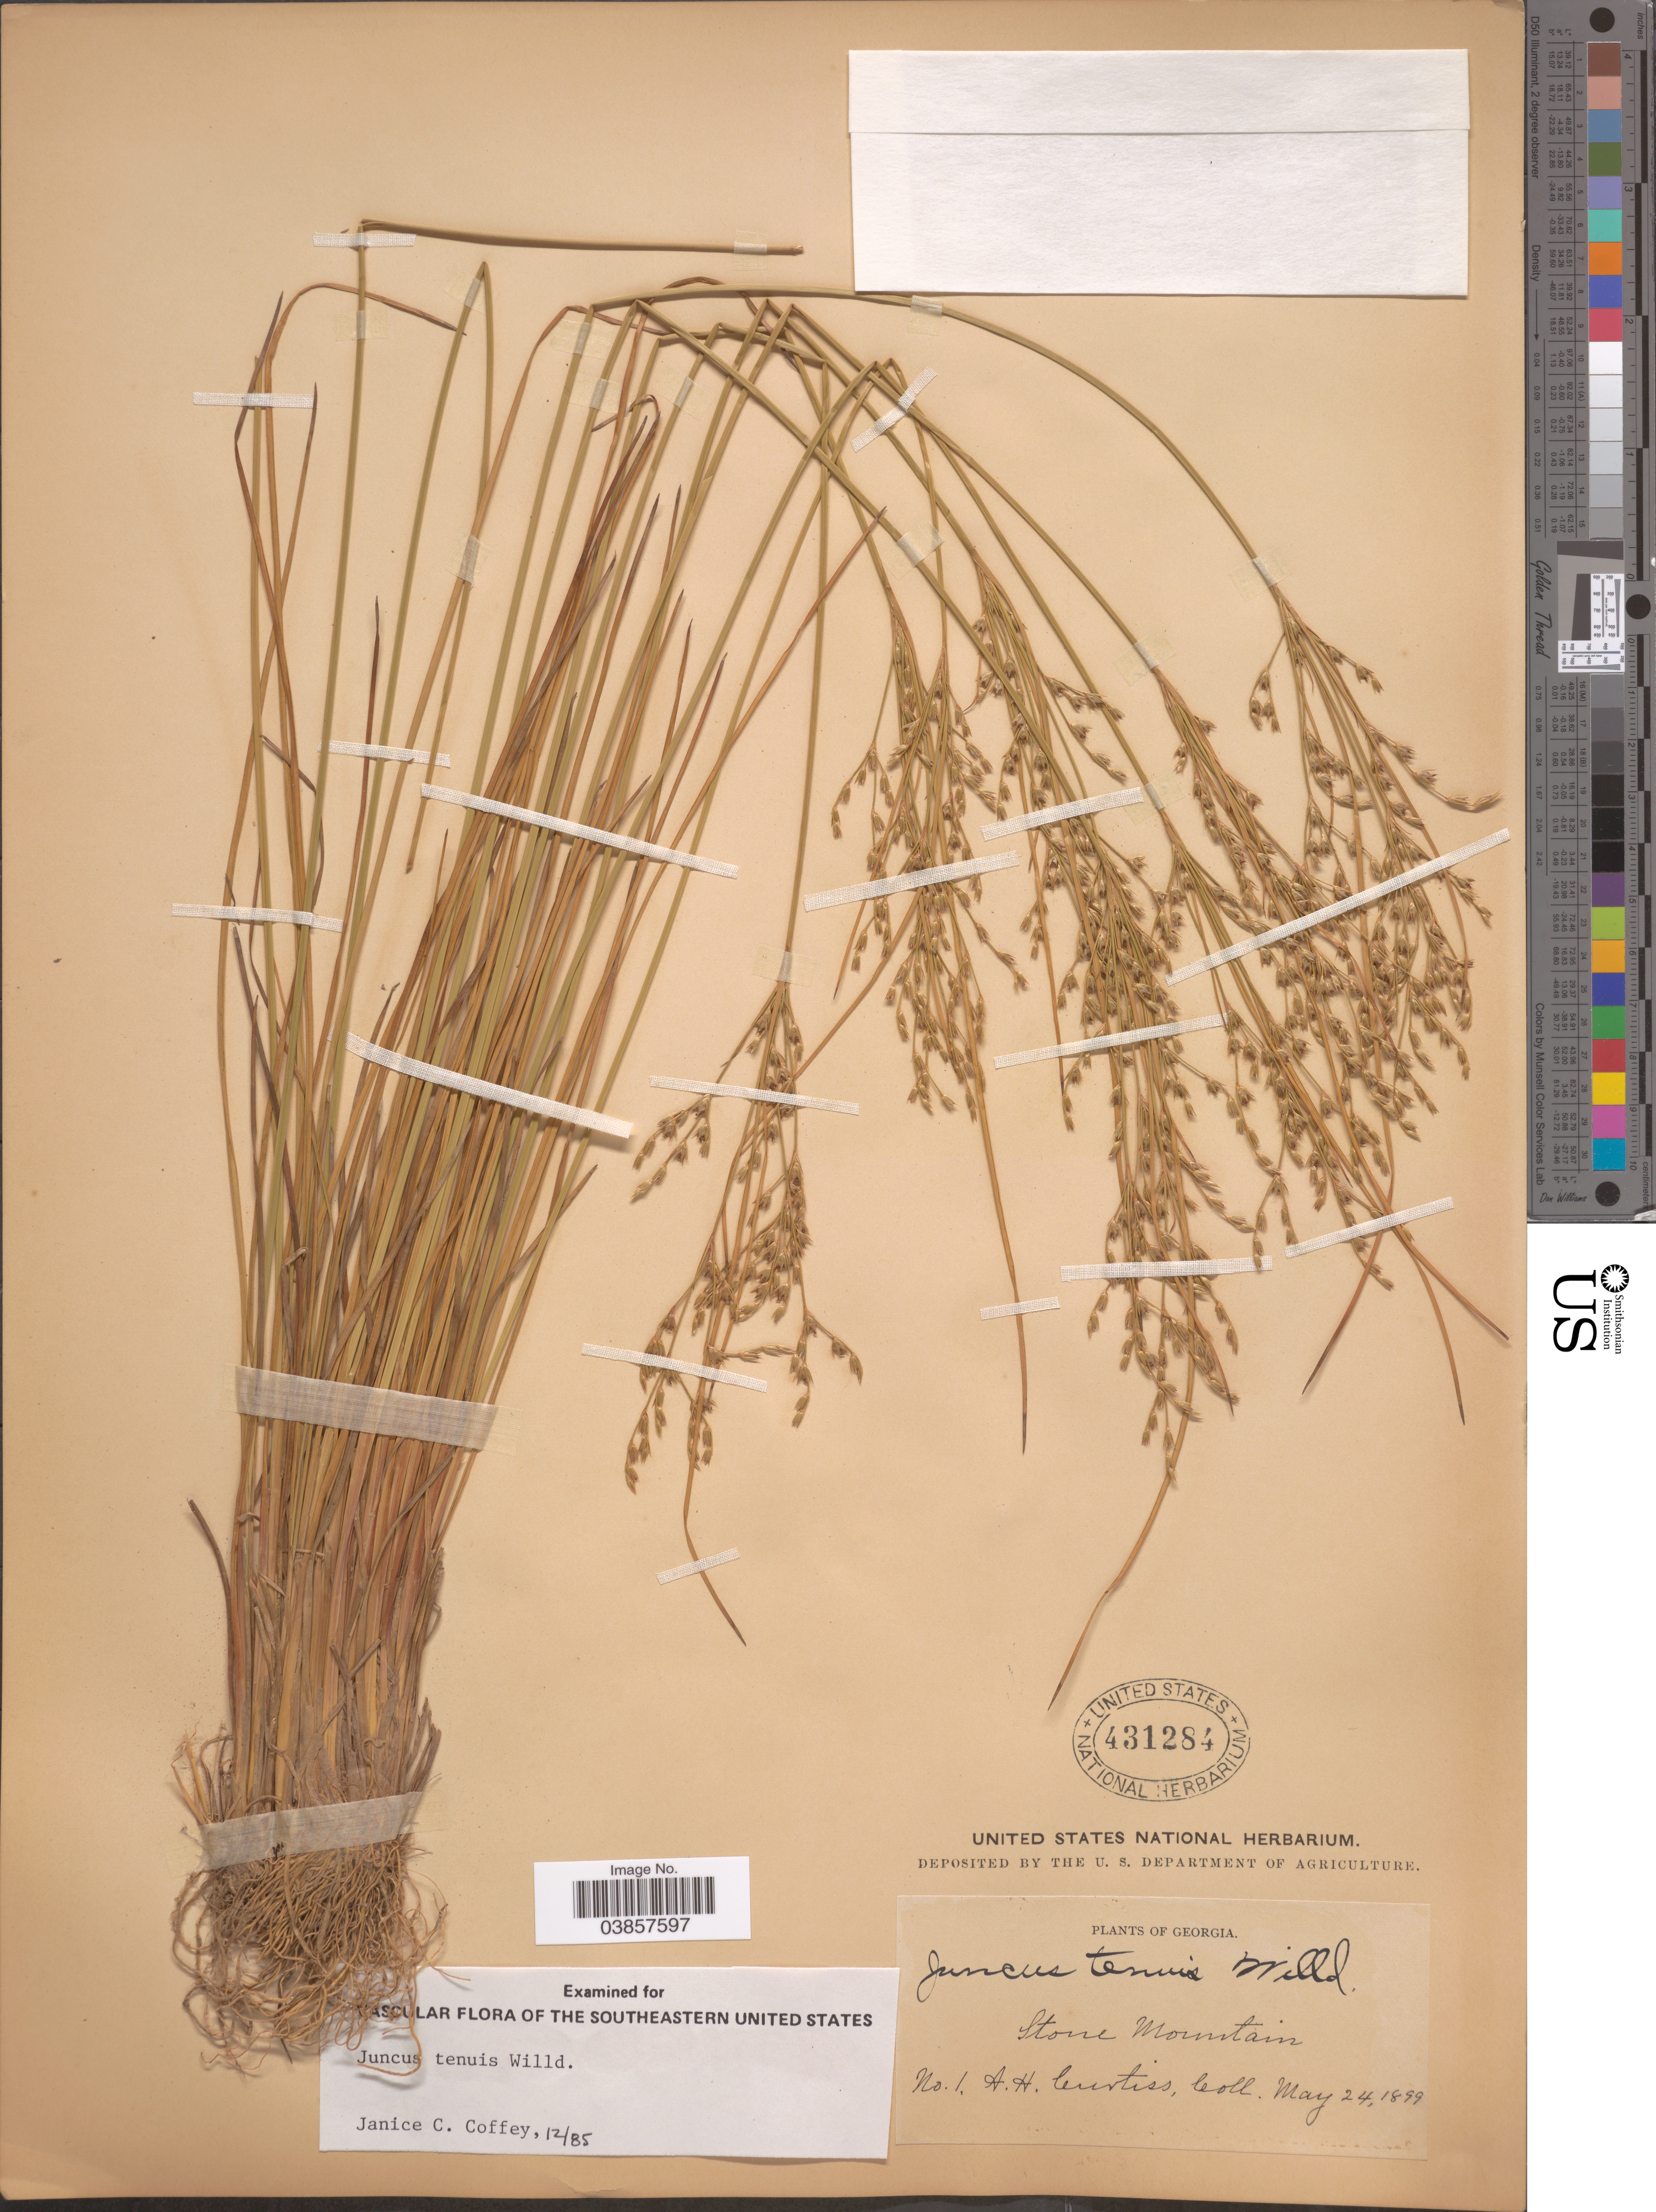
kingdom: Plantae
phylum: Tracheophyta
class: Liliopsida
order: Poales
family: Juncaceae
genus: Juncus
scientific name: Juncus tenuis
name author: Willd.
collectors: A. H. Curtiss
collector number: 1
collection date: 1899-05-24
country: United States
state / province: Georgia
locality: Stone Mountain.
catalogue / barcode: US 431284